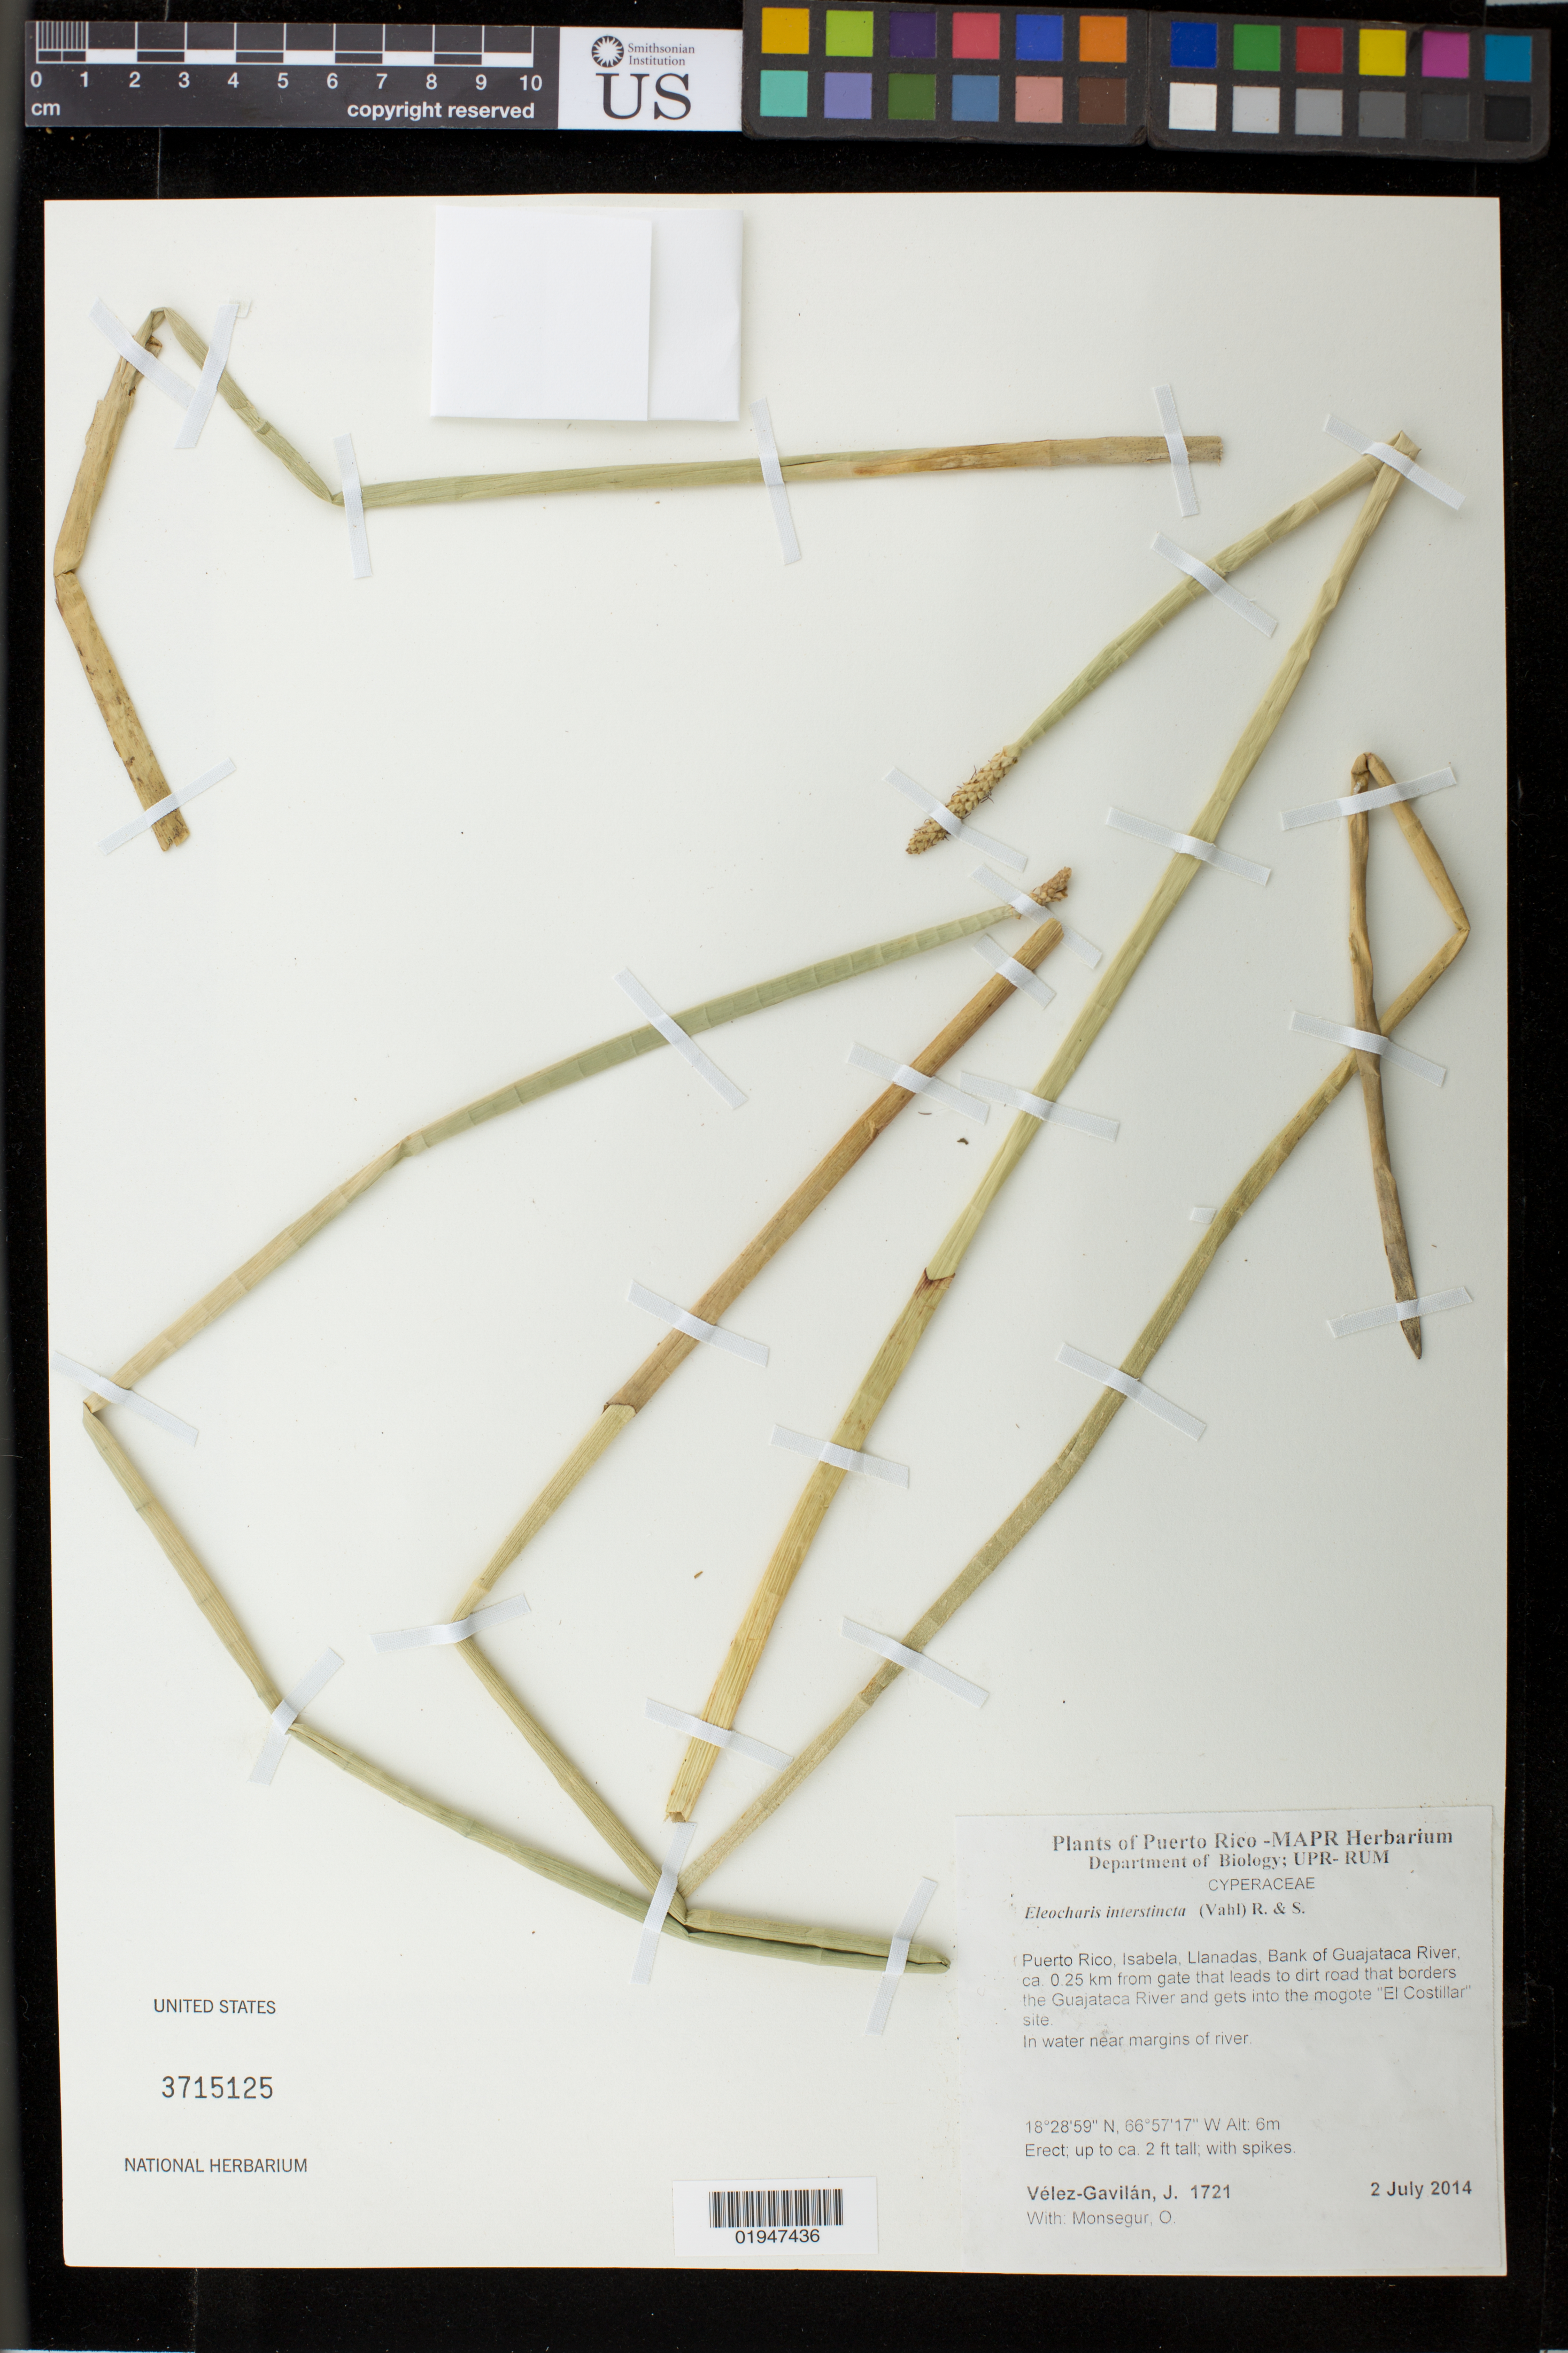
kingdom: Plantae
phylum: Tracheophyta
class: Liliopsida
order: Poales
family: Cyperaceae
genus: Eleocharis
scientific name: Eleocharis interstincta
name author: (Vahl) Roem. & Schult.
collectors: J. Vélez-Gavilán & O. Monsegur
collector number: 1721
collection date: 2014-07-02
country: Puerto Rico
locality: Isabela, Llanadas. Bank of Guajataca River, ca. 0.25 km from gate that leads to dirt road that borders the Guajataca River and gets into the mogote "El Costillar" site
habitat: In water near margins of river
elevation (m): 6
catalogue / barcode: US 3715125